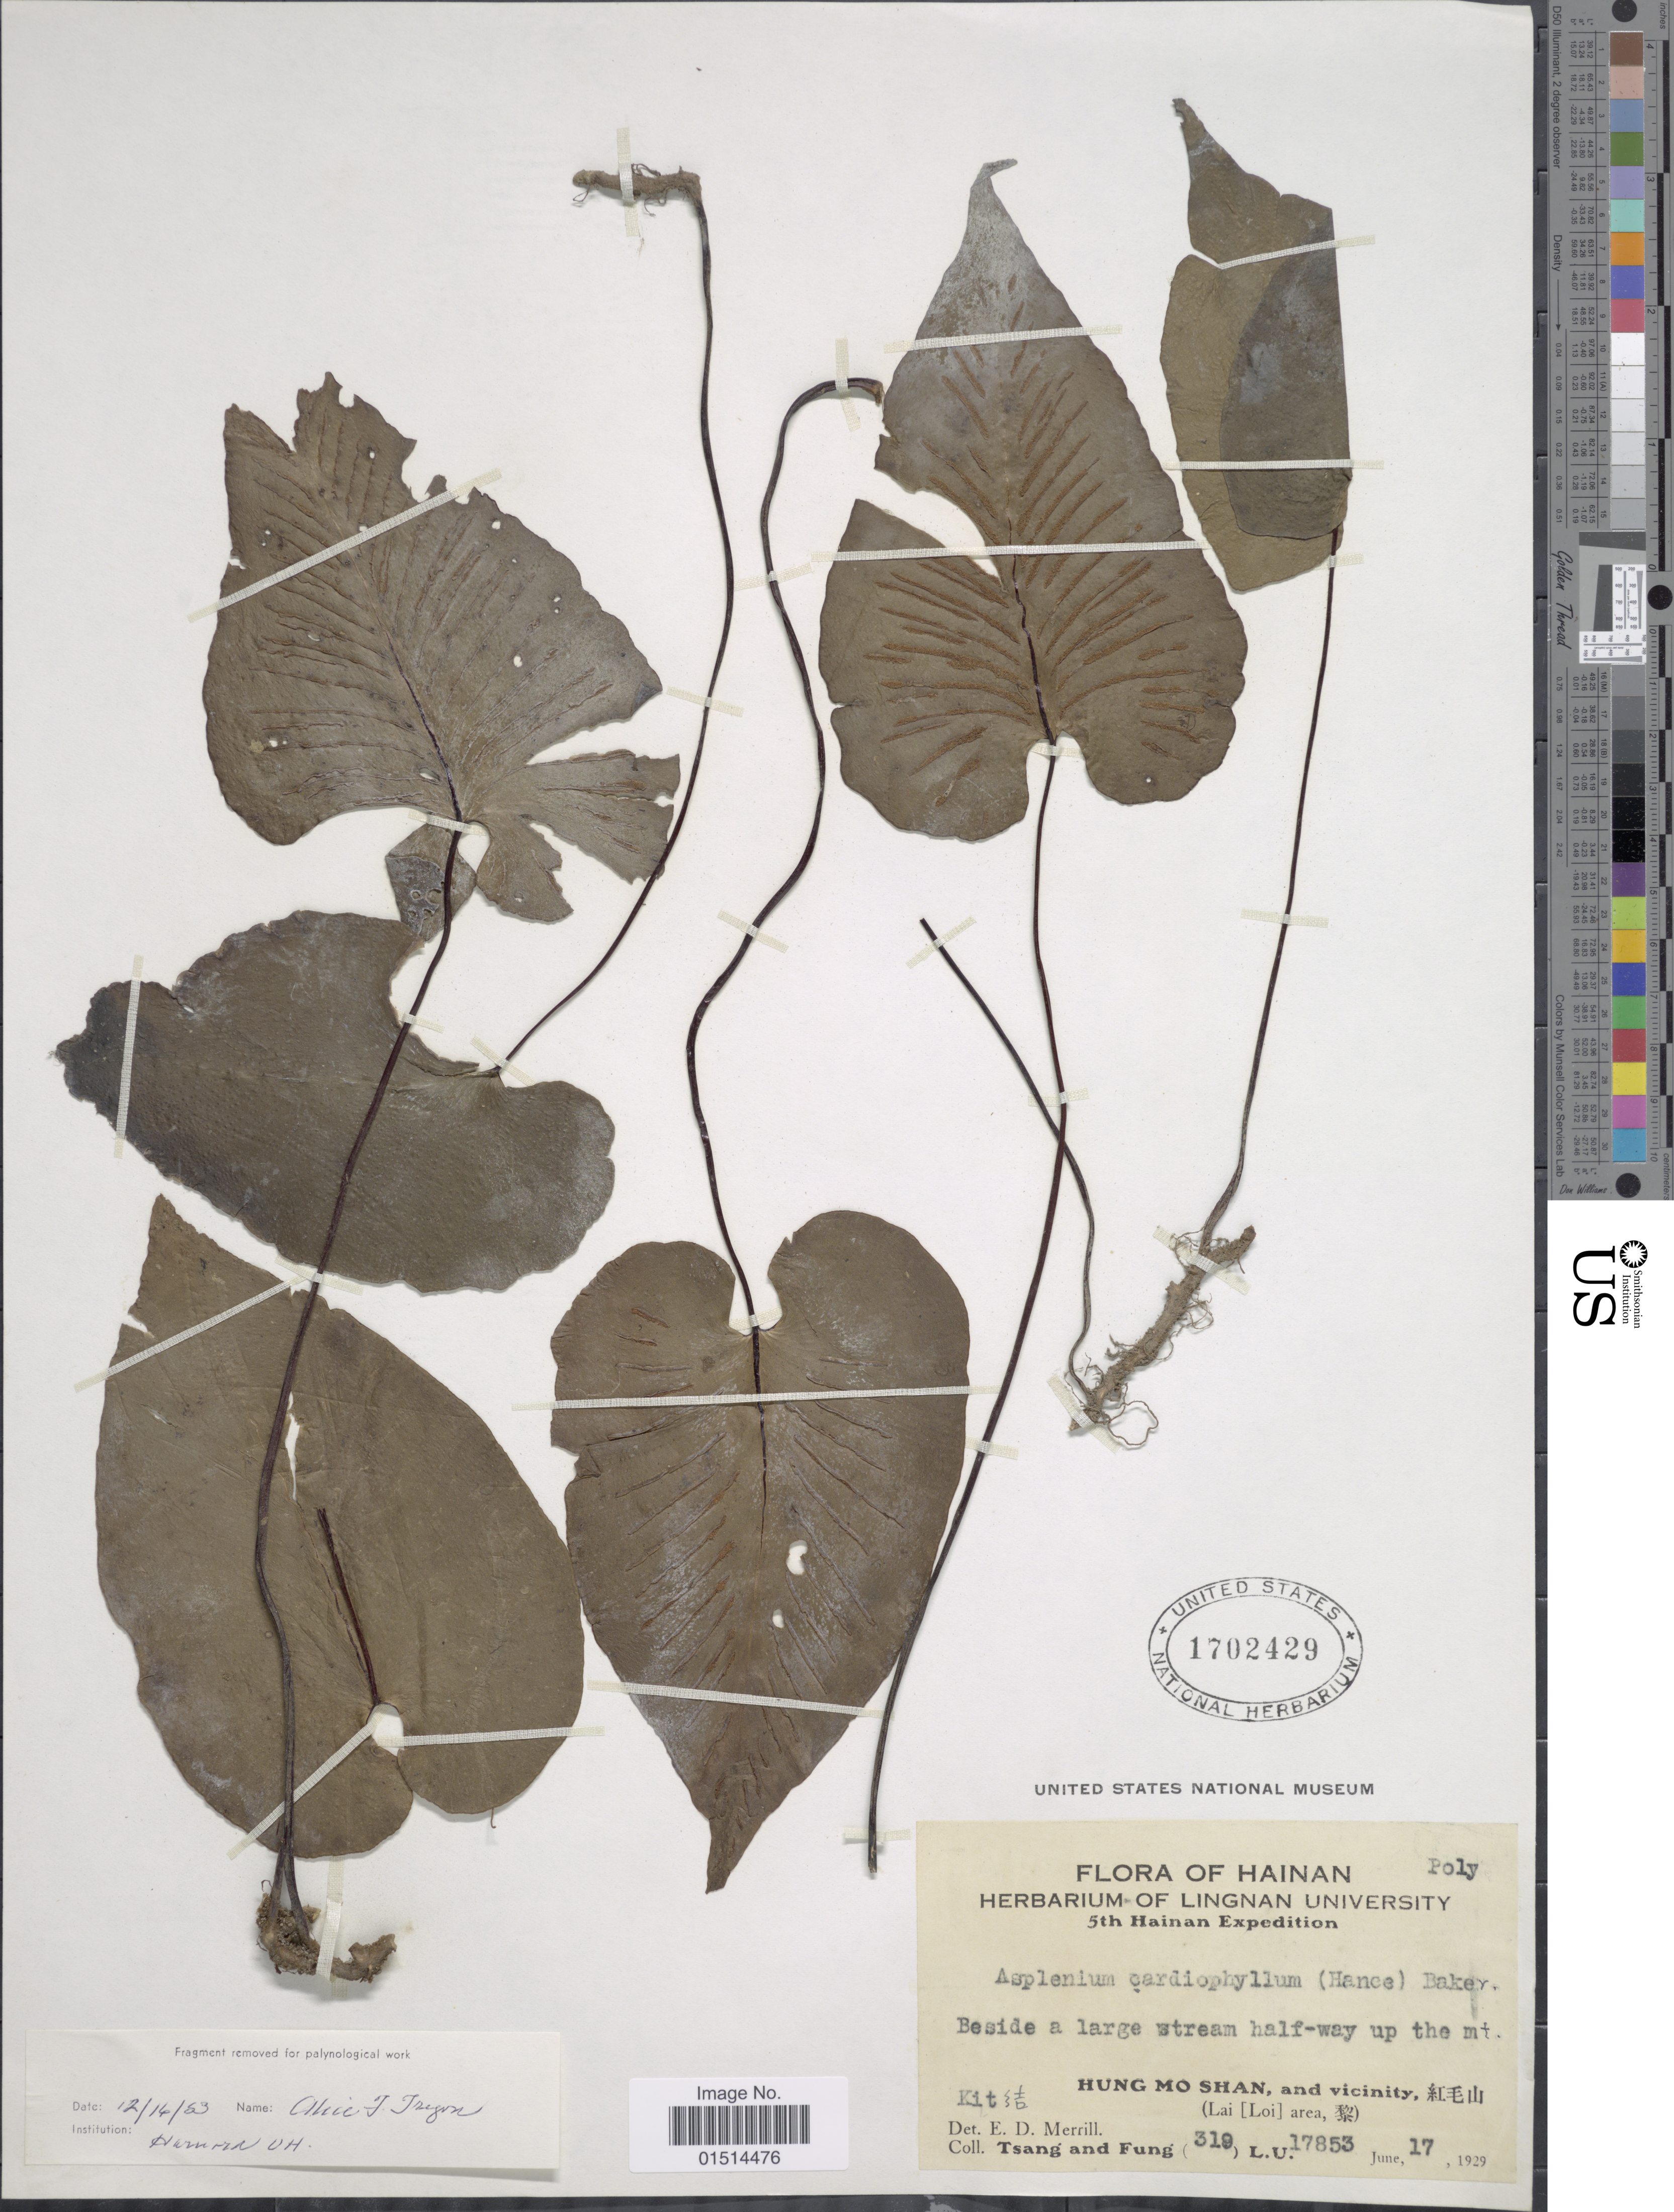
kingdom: Plantae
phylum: Tracheophyta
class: Polypodiopsida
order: Polypodiales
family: Aspleniaceae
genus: Asplenium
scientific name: Asplenium cardiophyllum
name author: (Hance) Baker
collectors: -. T'sang & Fung, --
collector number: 319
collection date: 1929-06-17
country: China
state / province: Hainan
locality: Hung Mo Shan, and vicinity (Lai [Loi] area), Kit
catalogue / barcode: US 1702429